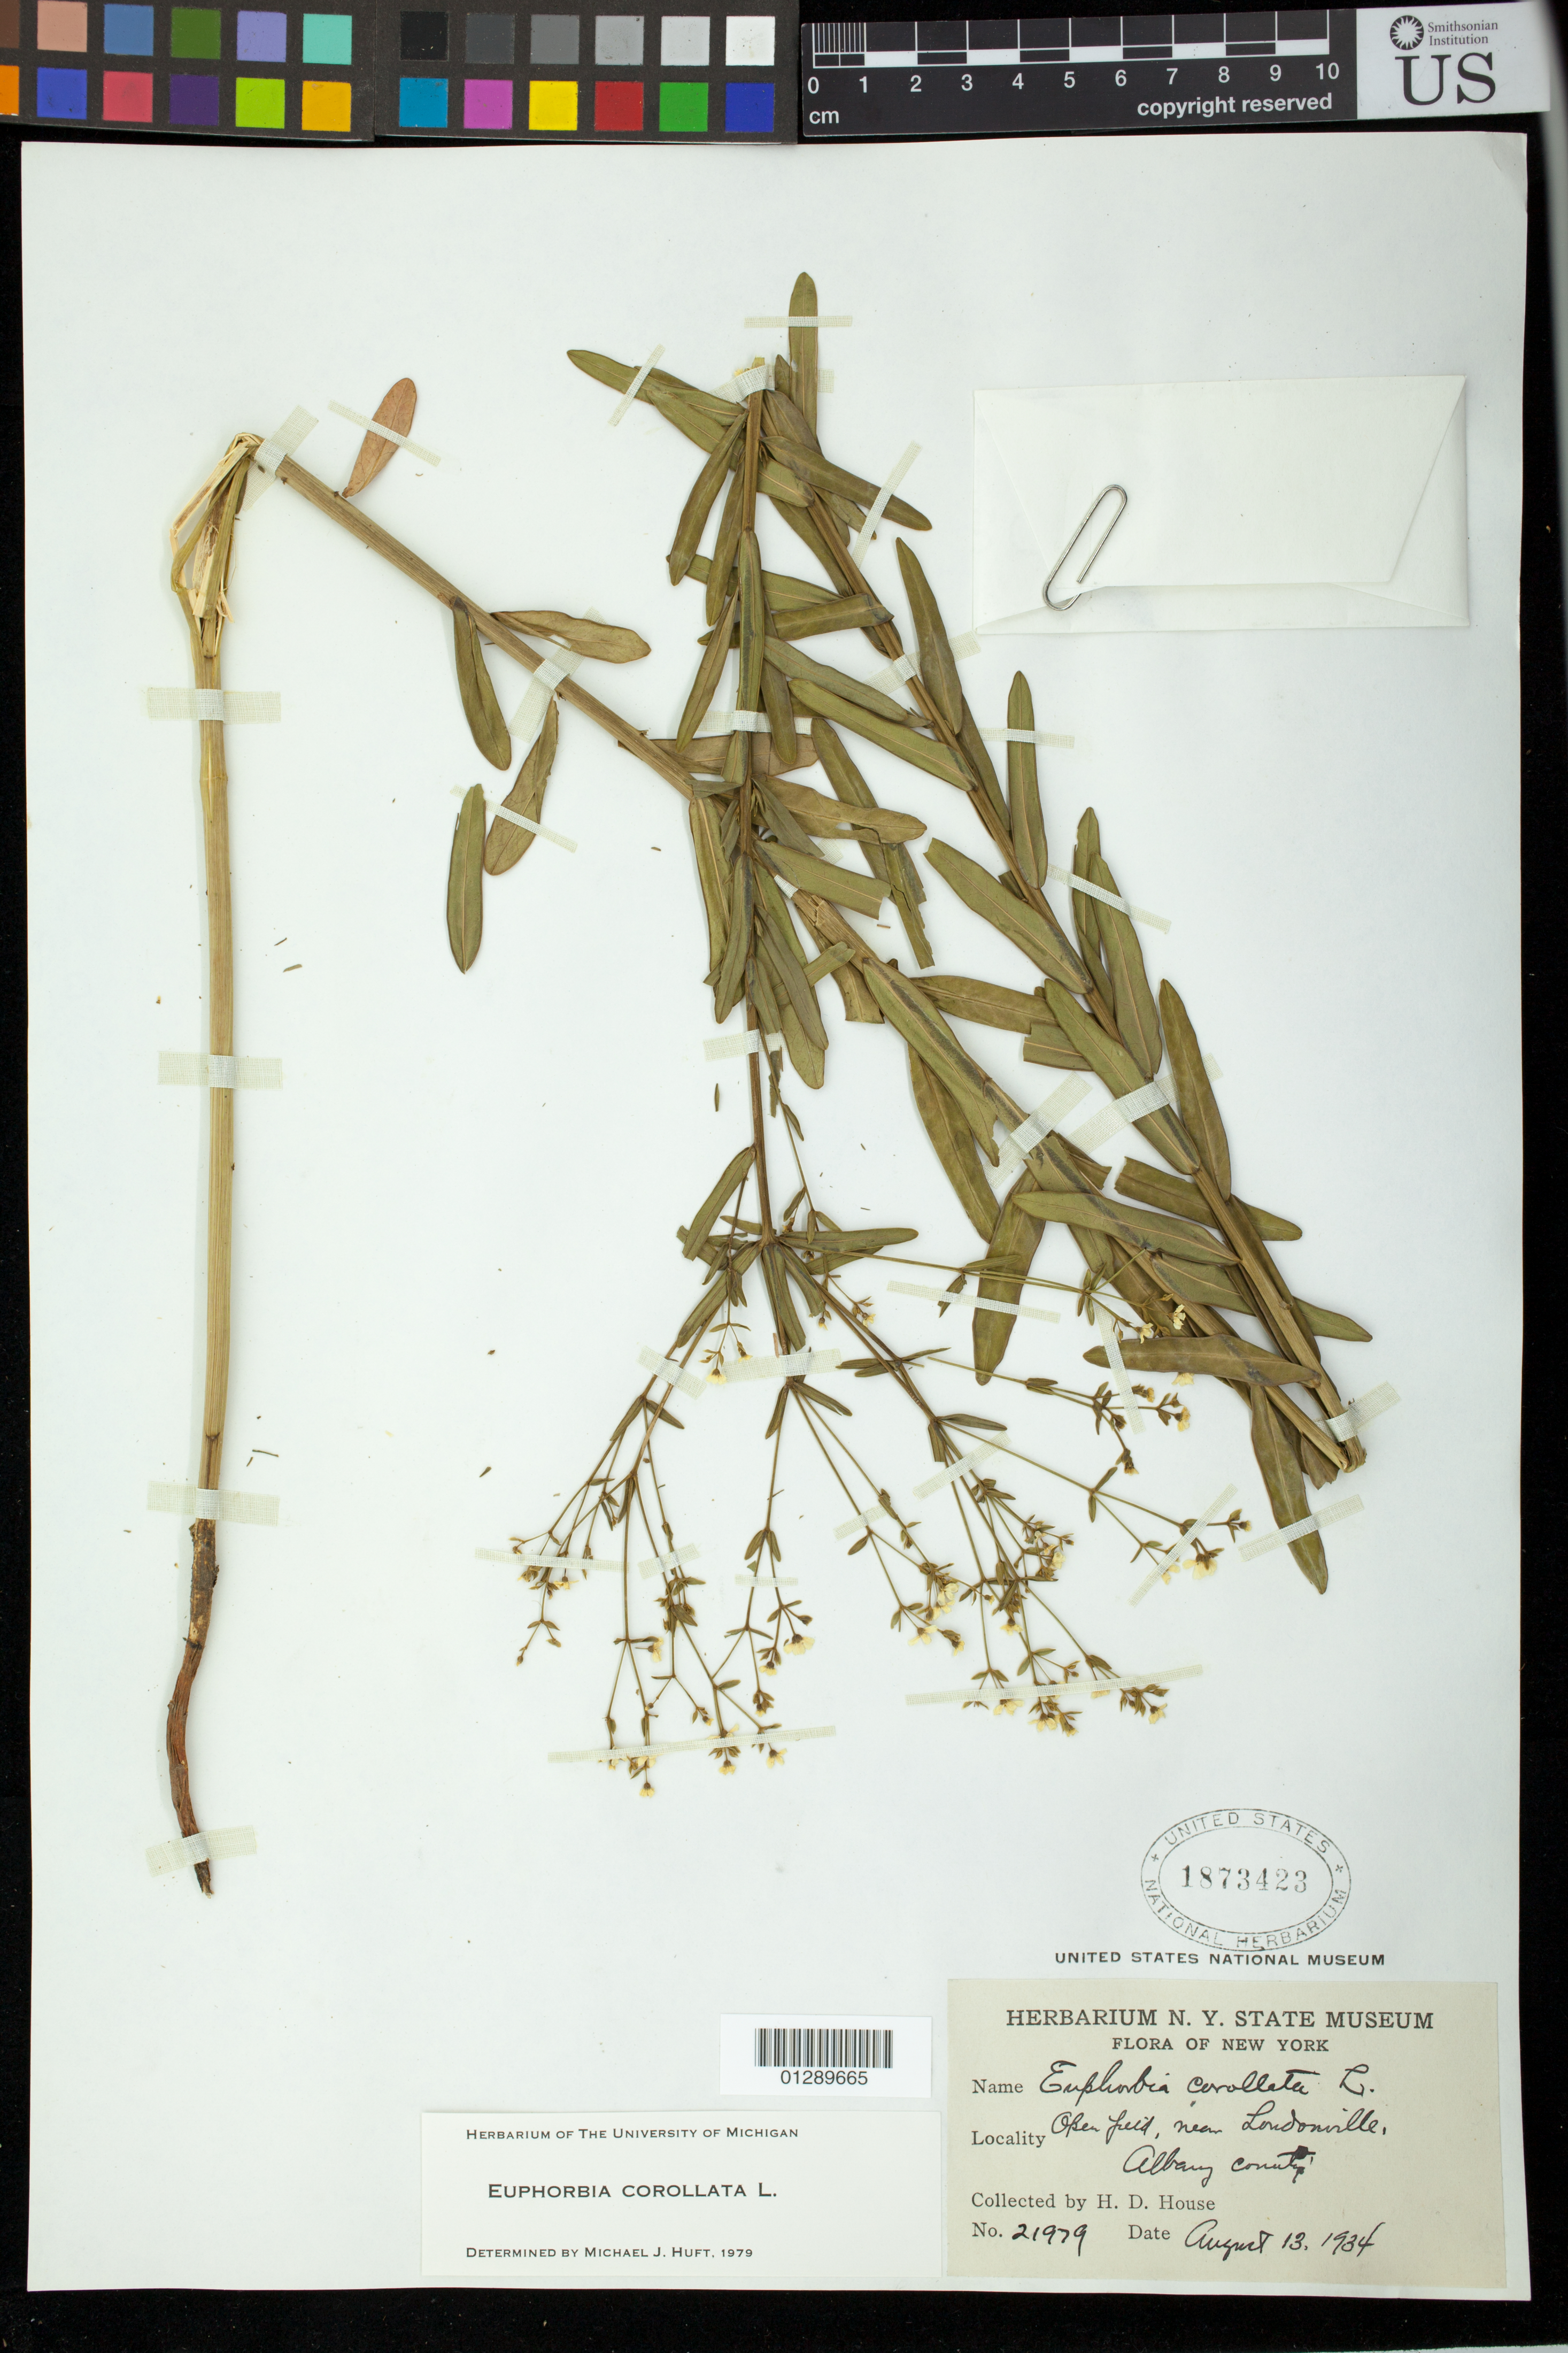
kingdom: Plantae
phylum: Tracheophyta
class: Magnoliopsida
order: Malpighiales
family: Euphorbiaceae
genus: Euphorbia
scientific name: Euphorbia corollata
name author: L.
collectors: H. D. House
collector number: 21979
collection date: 1930-08-13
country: United States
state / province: New York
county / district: Albany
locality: Open field, near Londonville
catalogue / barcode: US 1873423